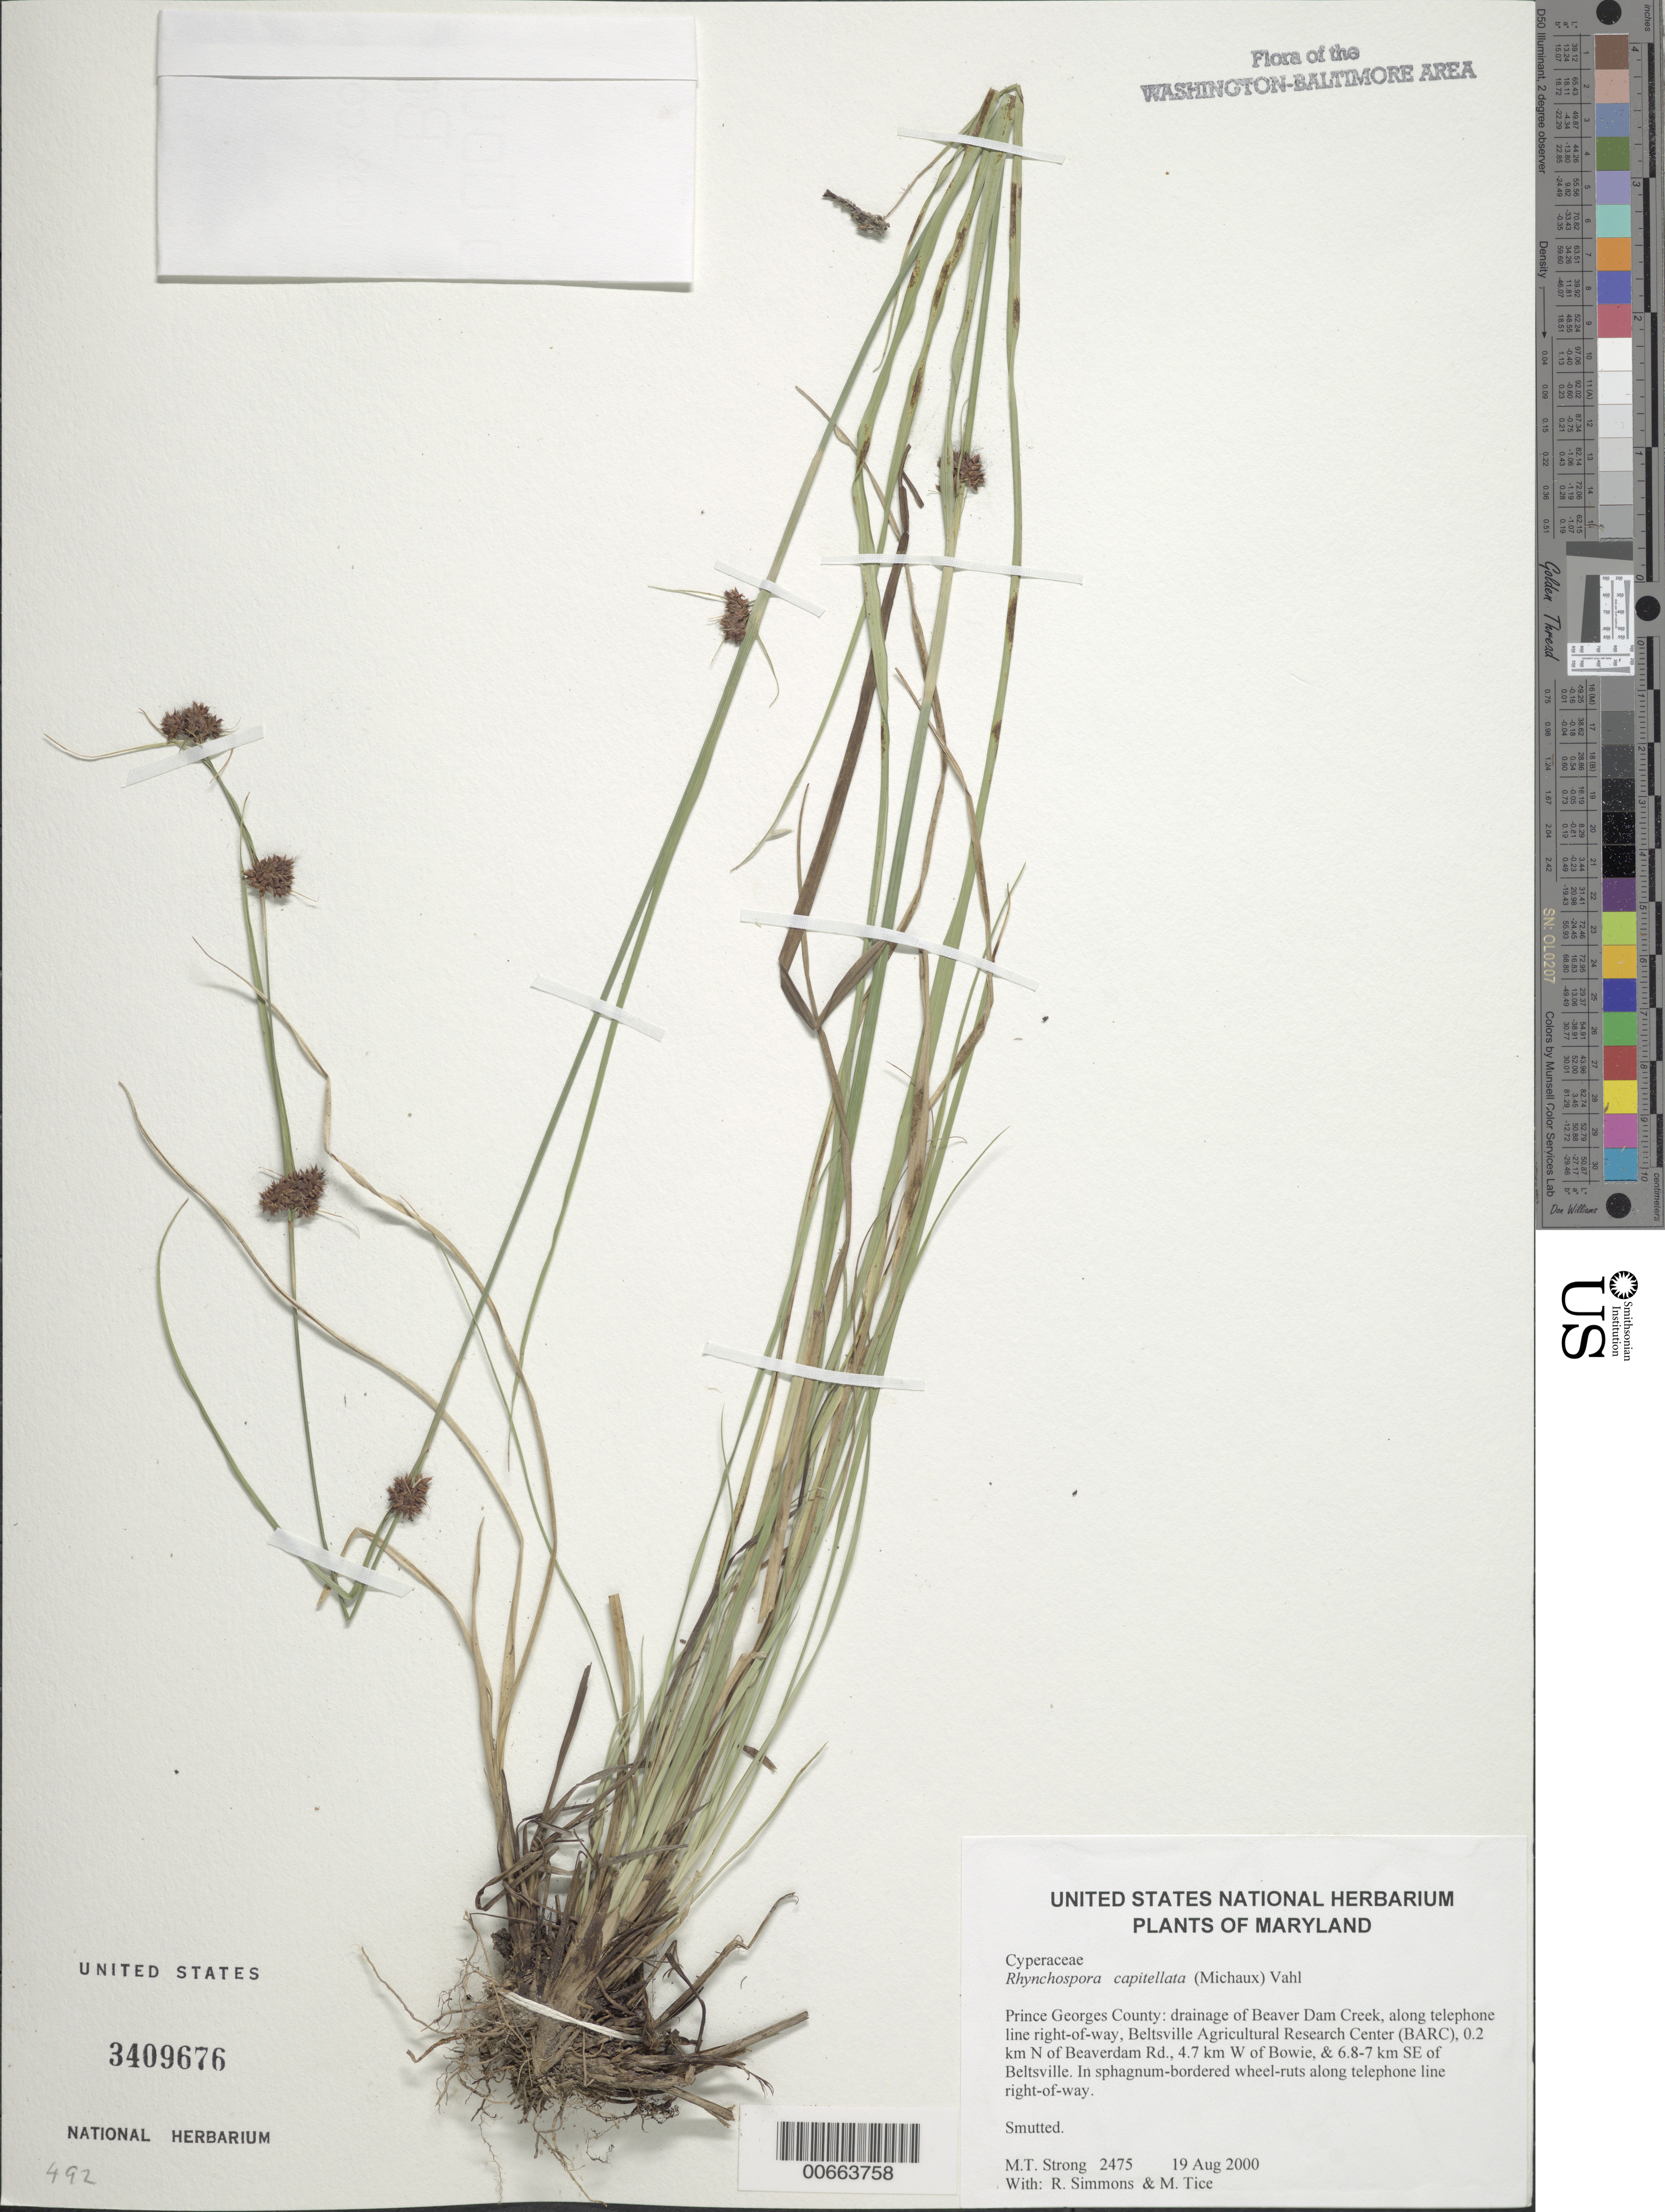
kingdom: Plantae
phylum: Tracheophyta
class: Liliopsida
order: Poales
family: Cyperaceae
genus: Rhynchospora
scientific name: Rhynchospora capitellata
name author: (Michx.) Vahl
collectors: M. T. Strong, R. Simmons & M. Tice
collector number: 2475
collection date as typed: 19 Aug 2000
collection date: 2000-08-19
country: United States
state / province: Maryland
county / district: Prince George's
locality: Drainage of Beaver Dam Creek, along telephone line right-of-way, Beltsville Agricultural Research Center (BARC), 0.2 km N of Beaverdam Rd., 4.7 km W of Bowie, & 6.8-7 km SE of Beltsville.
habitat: In sphagnum-bordered wheel-ruts along telephone line right-of-way.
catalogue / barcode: US 3409676